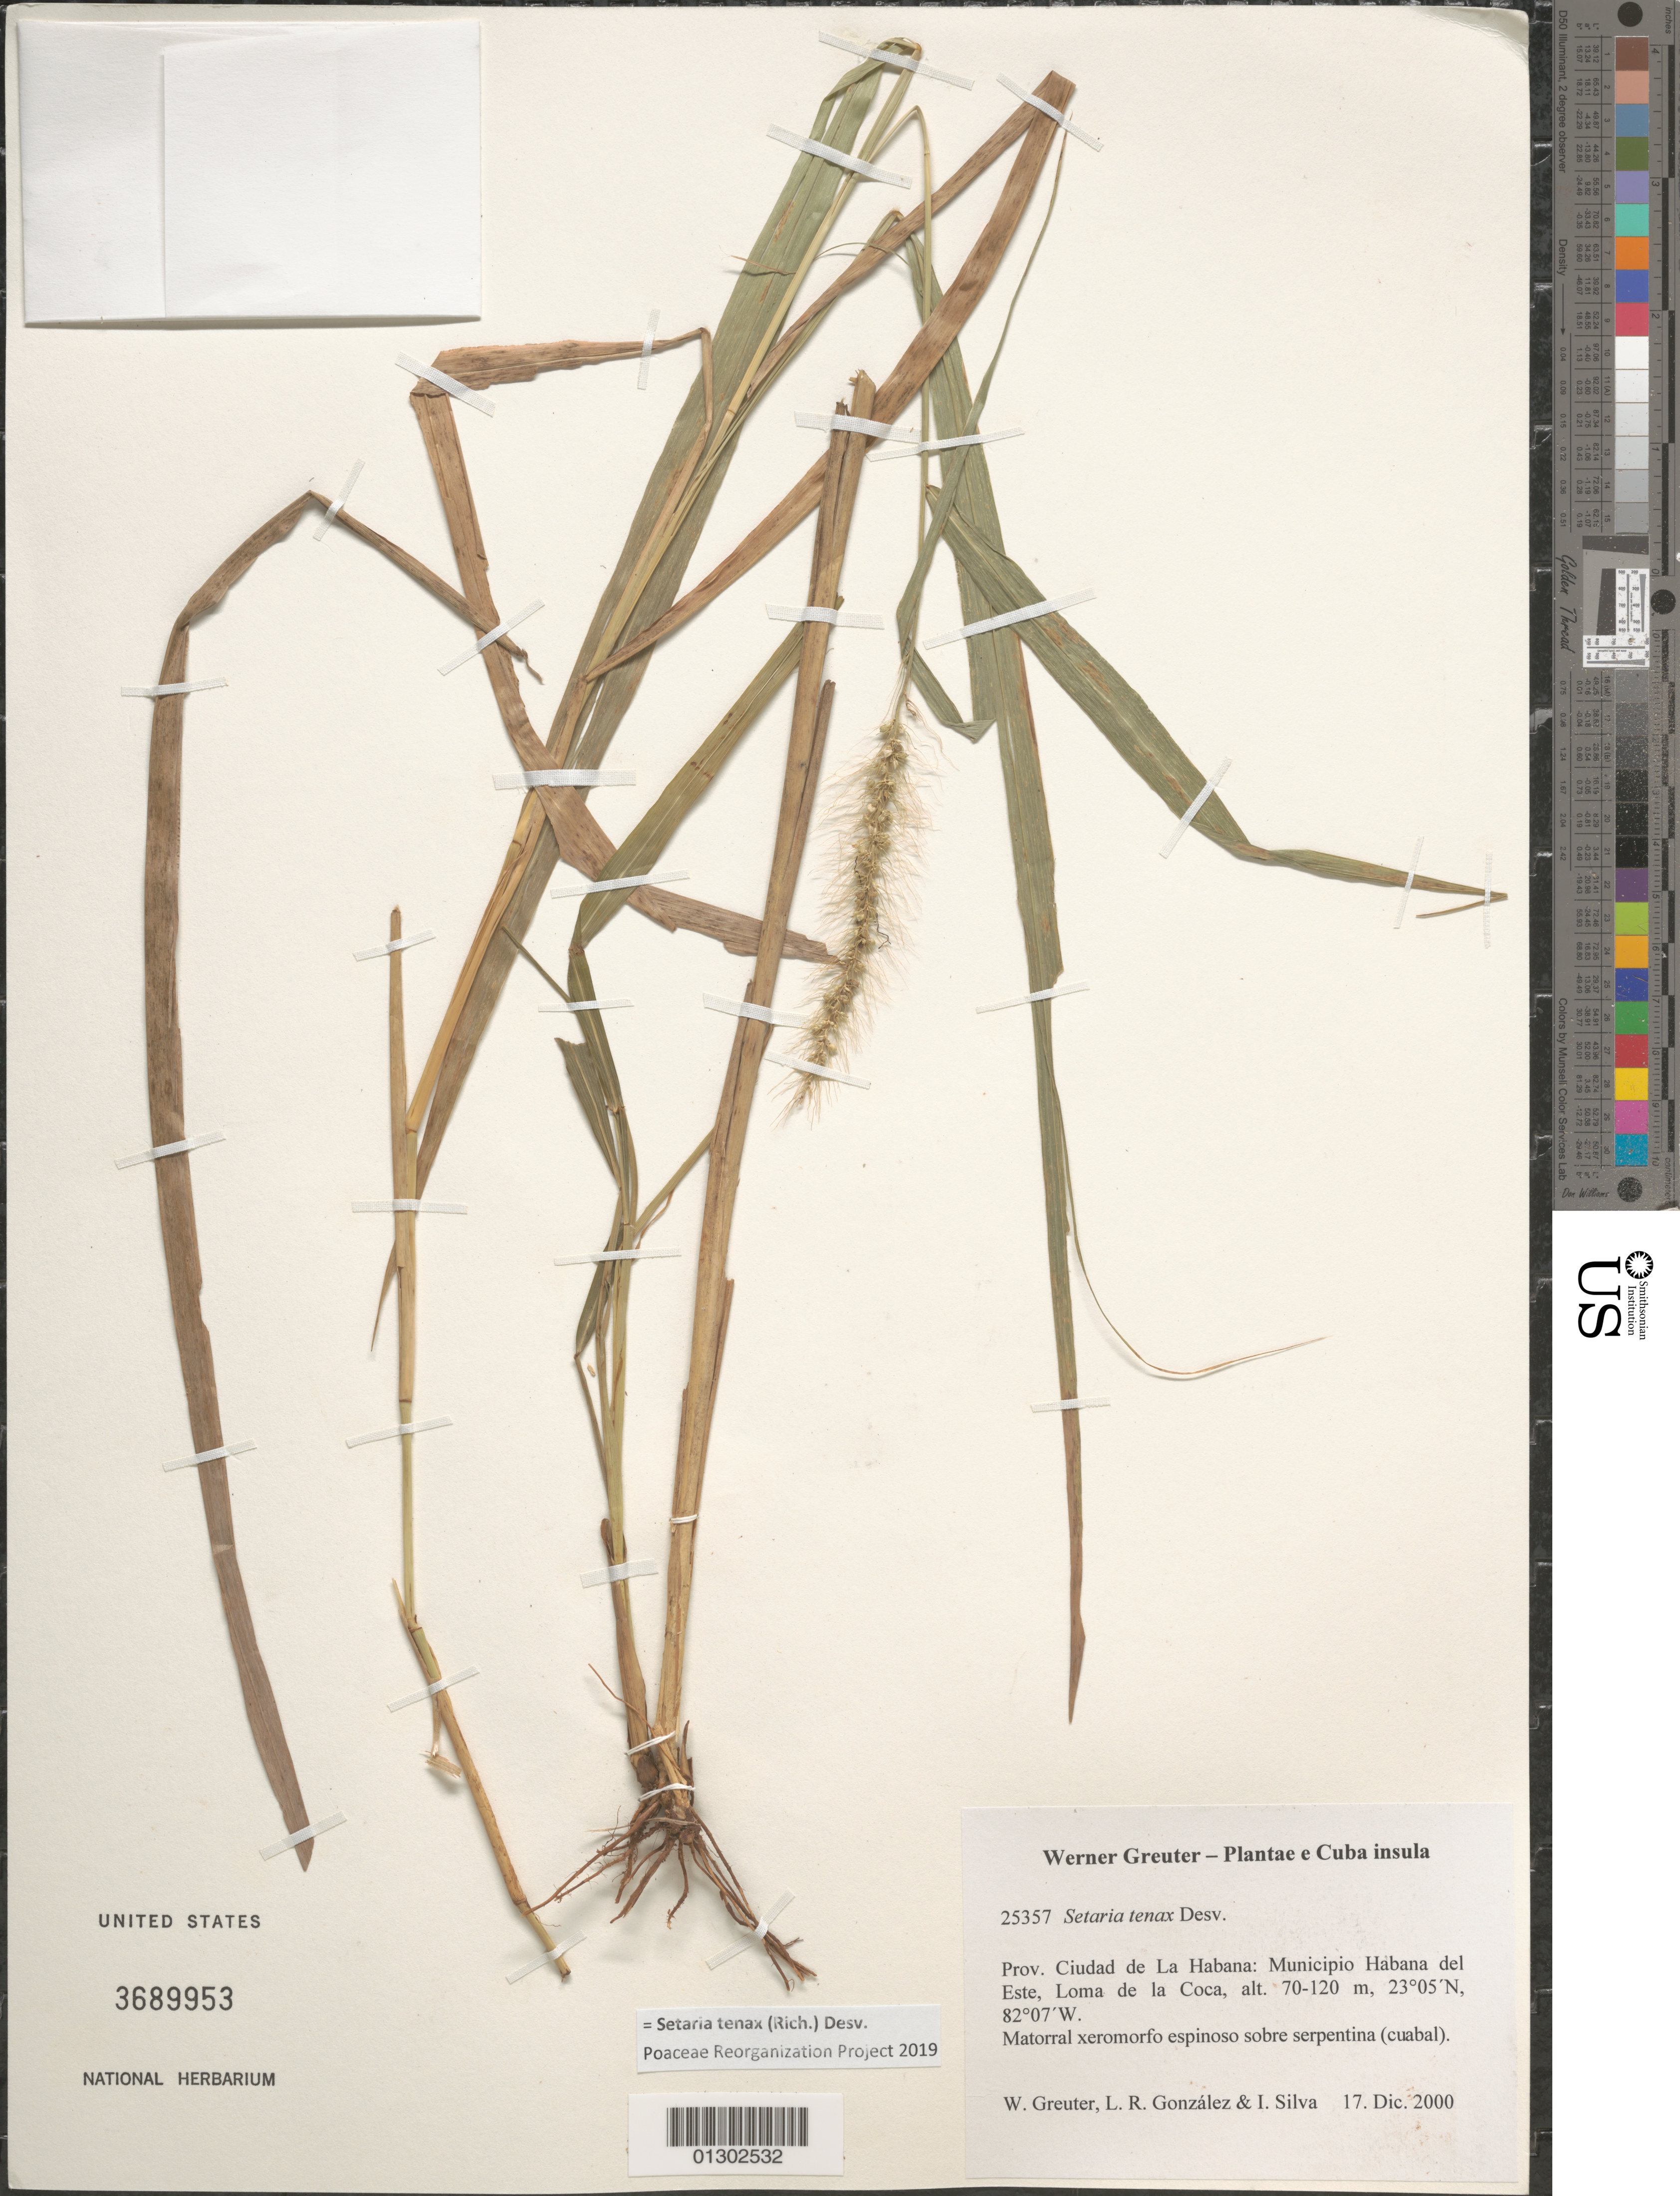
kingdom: Plantae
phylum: Tracheophyta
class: Liliopsida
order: Poales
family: Poaceae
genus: Setaria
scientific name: Setaria texana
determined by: Poaceae Reorganization Project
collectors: W. R. Greuter, L. Gonzalez & I. Silva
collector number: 25357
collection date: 2000-12-17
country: Cuba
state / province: La Habana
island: Cuba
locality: Municipio Habana del Este, Loma de la Coca.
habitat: Matorral xeromorfo espinoso sobre serpentina (Cuabal).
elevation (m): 70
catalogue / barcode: US 3689953